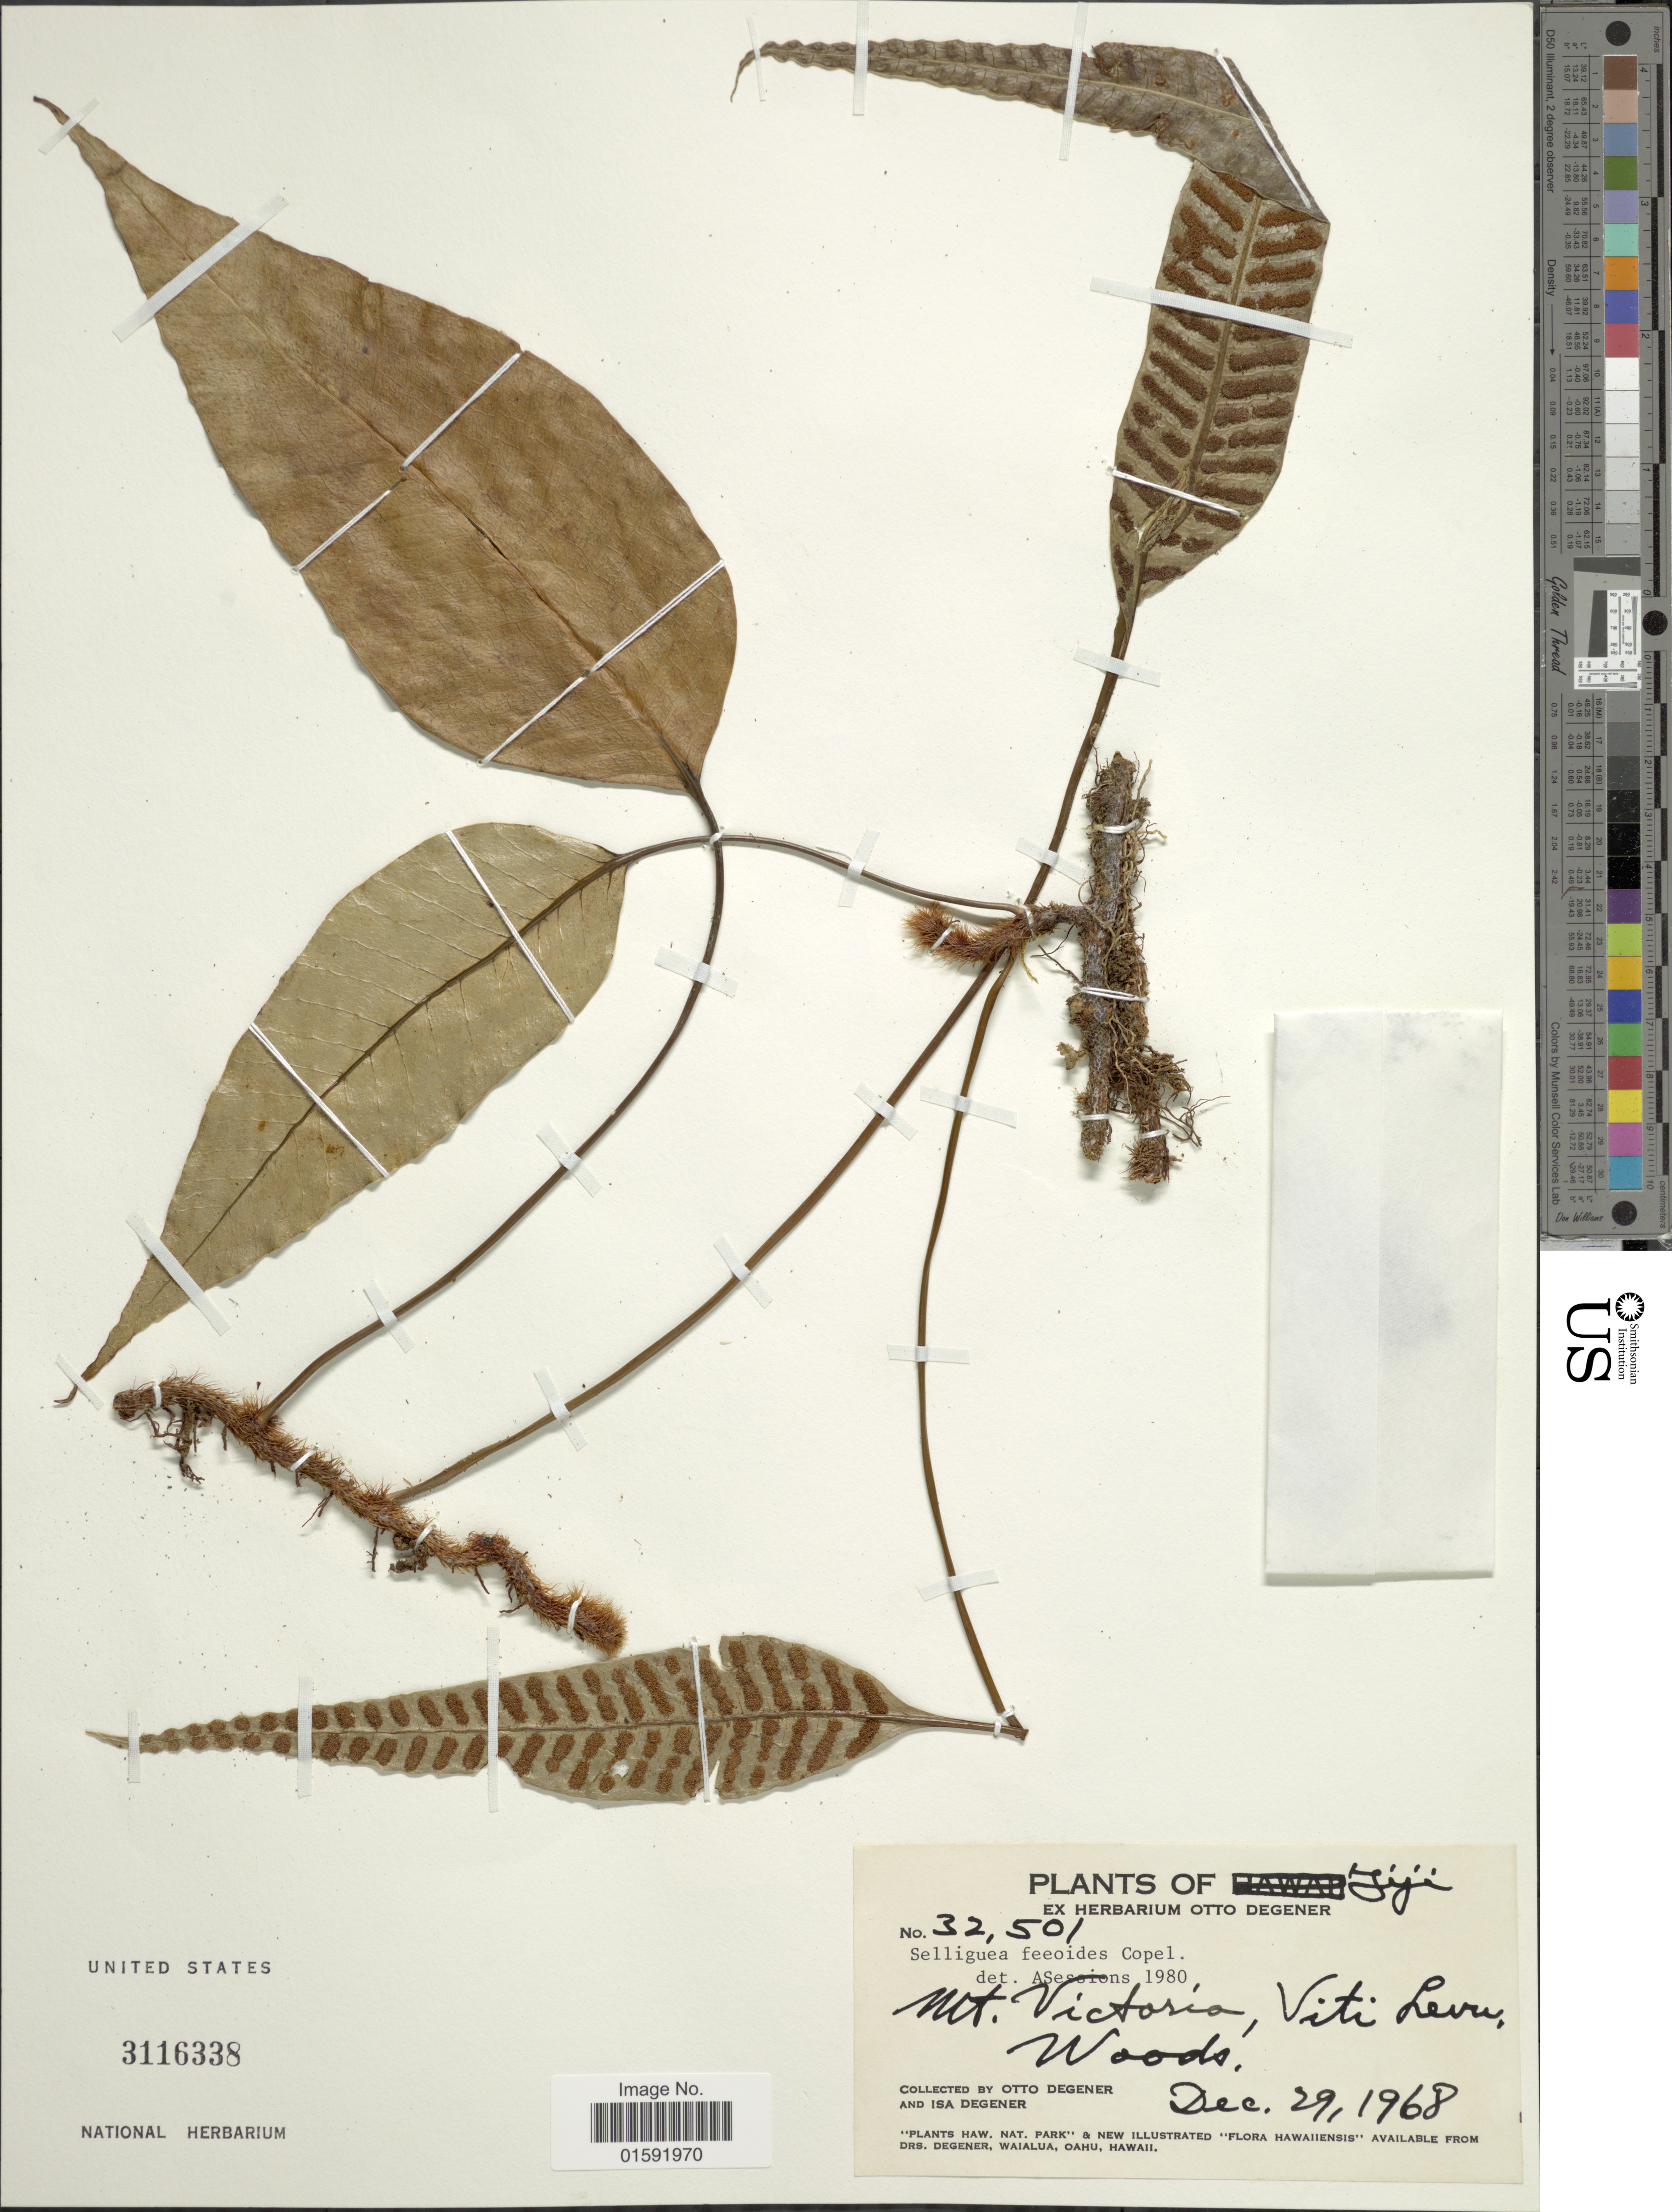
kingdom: Plantae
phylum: Tracheophyta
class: Polypodiopsida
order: Polypodiales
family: Polypodiaceae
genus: Selliguea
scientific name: Selliguea feeoides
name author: Copel.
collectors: O. Degener & I. Degener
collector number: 32501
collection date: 1968-12-29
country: Fiji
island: Viti Levu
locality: Mt. Victoria, Viti Levu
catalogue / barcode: US 3116338